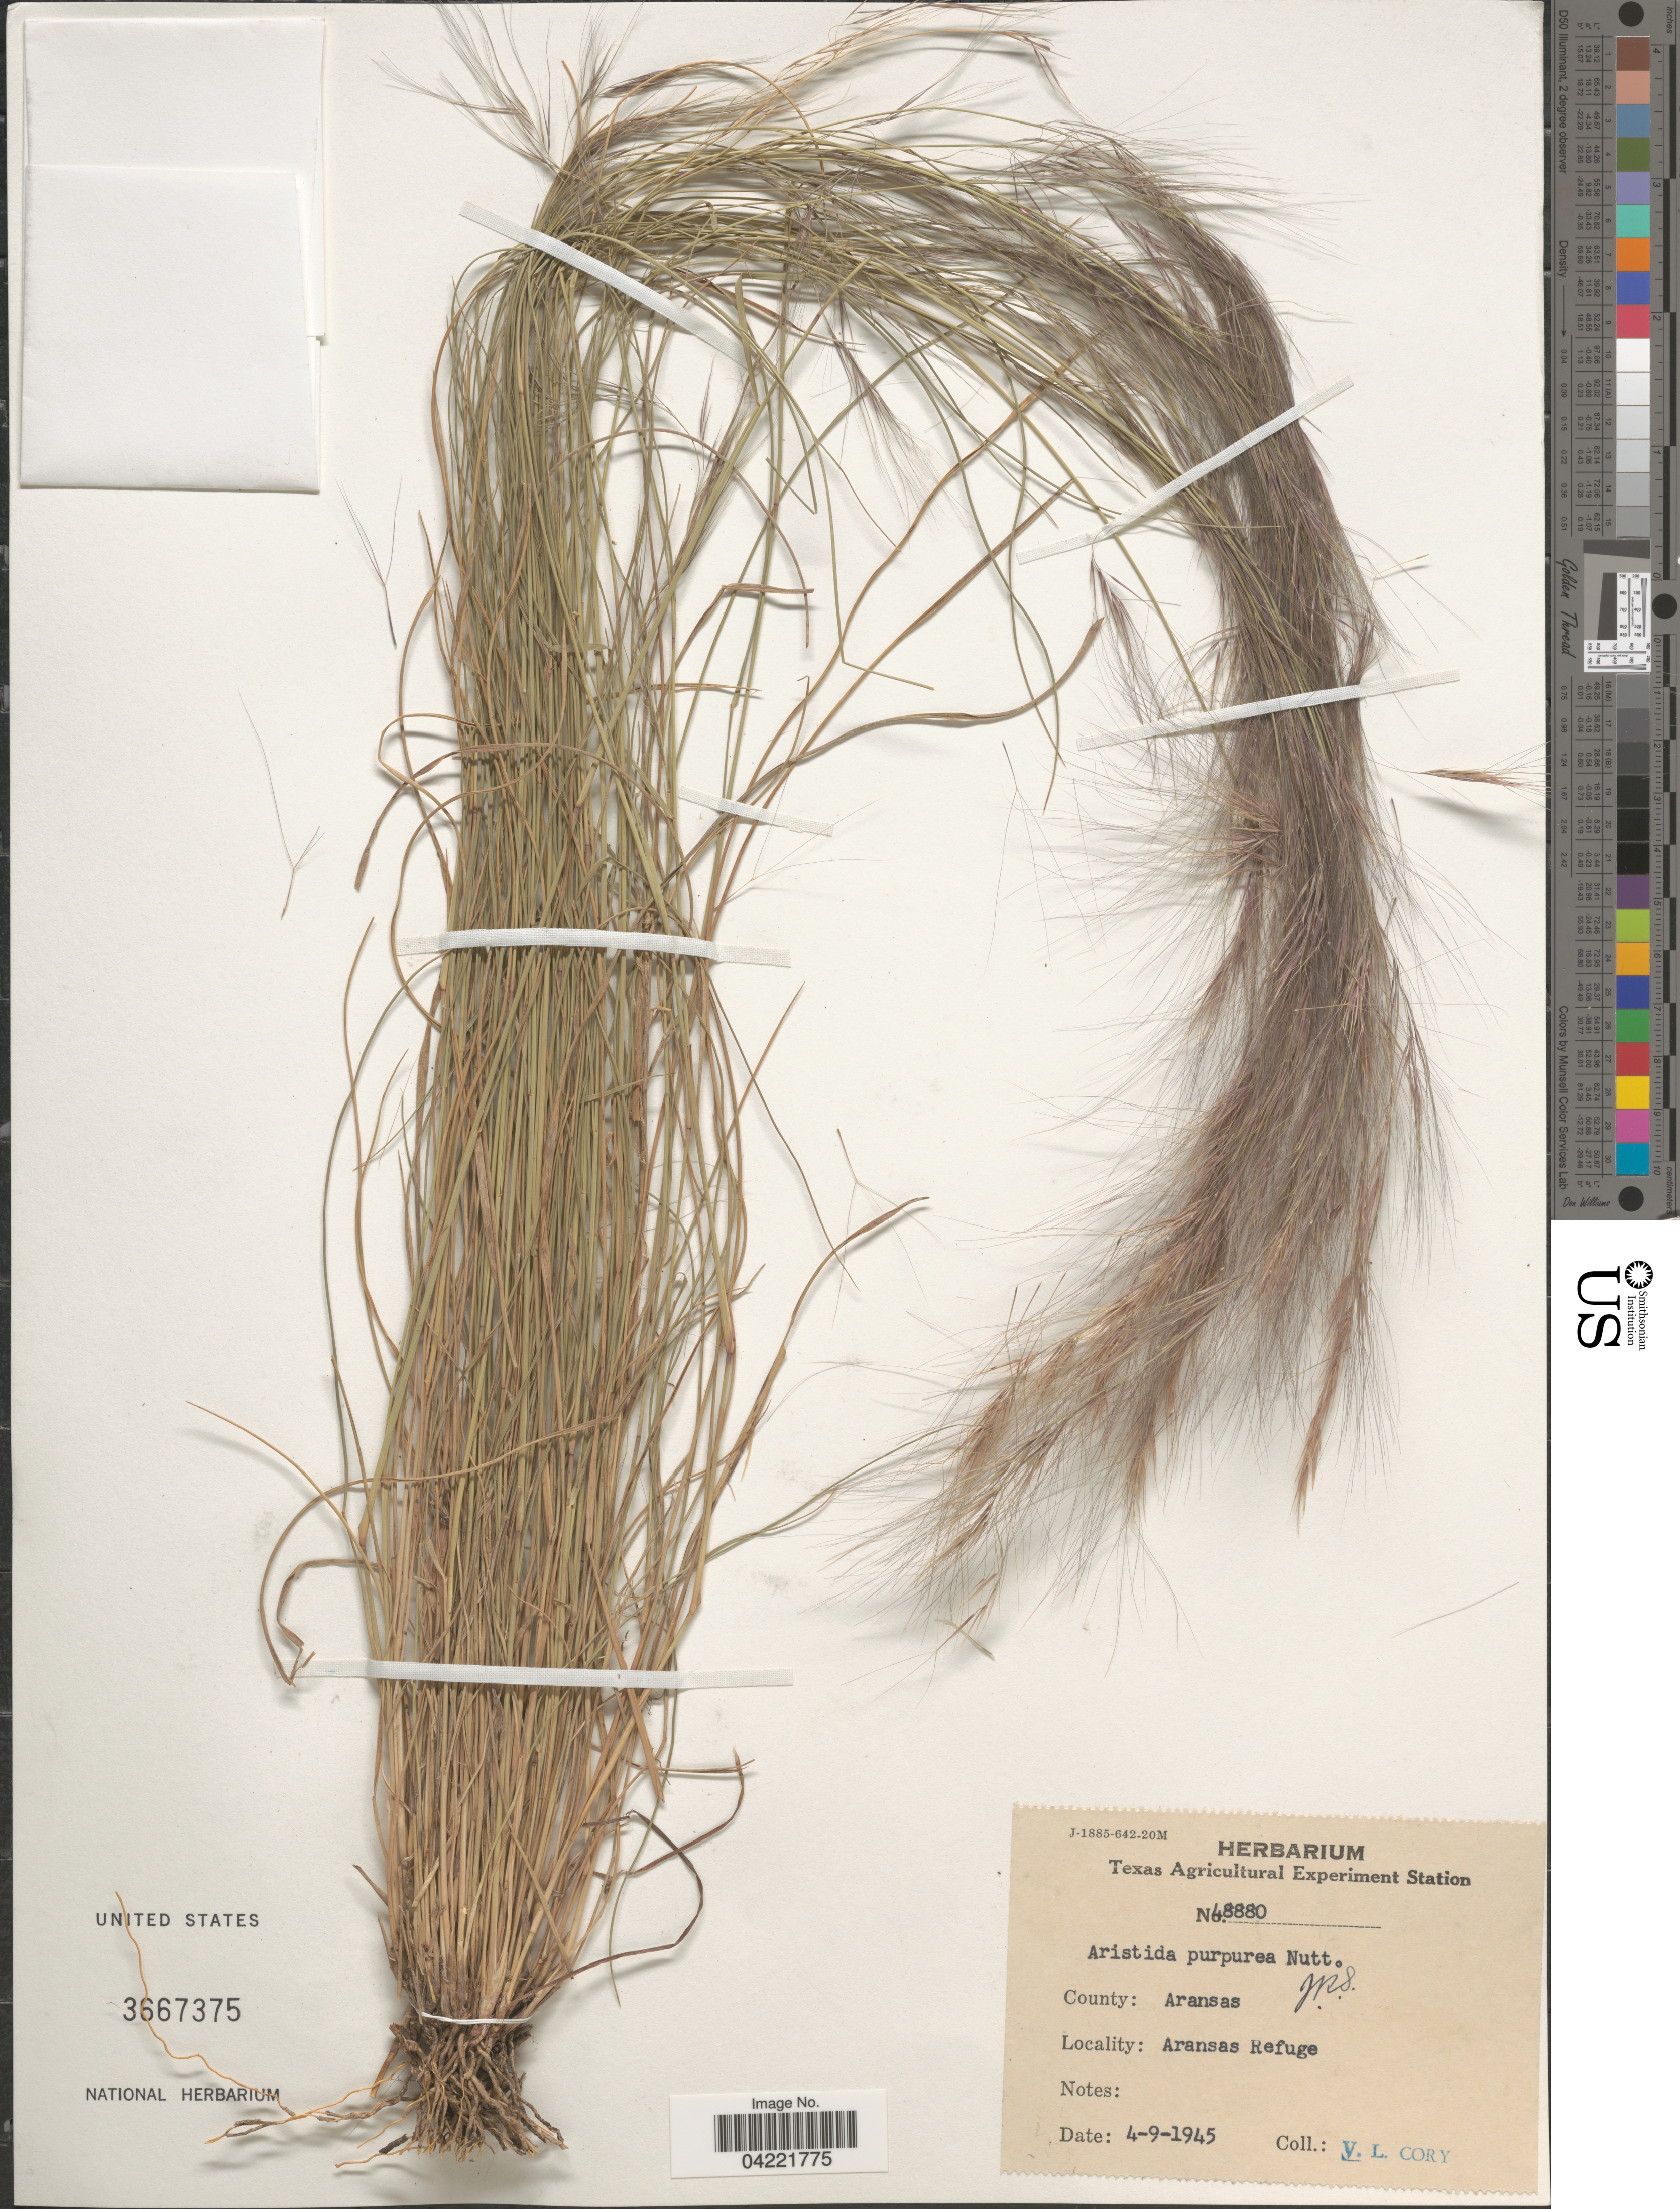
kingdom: Plantae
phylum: Tracheophyta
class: Liliopsida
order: Poales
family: Poaceae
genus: Aristida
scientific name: Aristida purpurea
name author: Nutt.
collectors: V. Cory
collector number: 48880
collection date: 1945-04-09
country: United States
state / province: Texas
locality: County: Aransas. Aransas Refuge.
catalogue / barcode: US 3667375